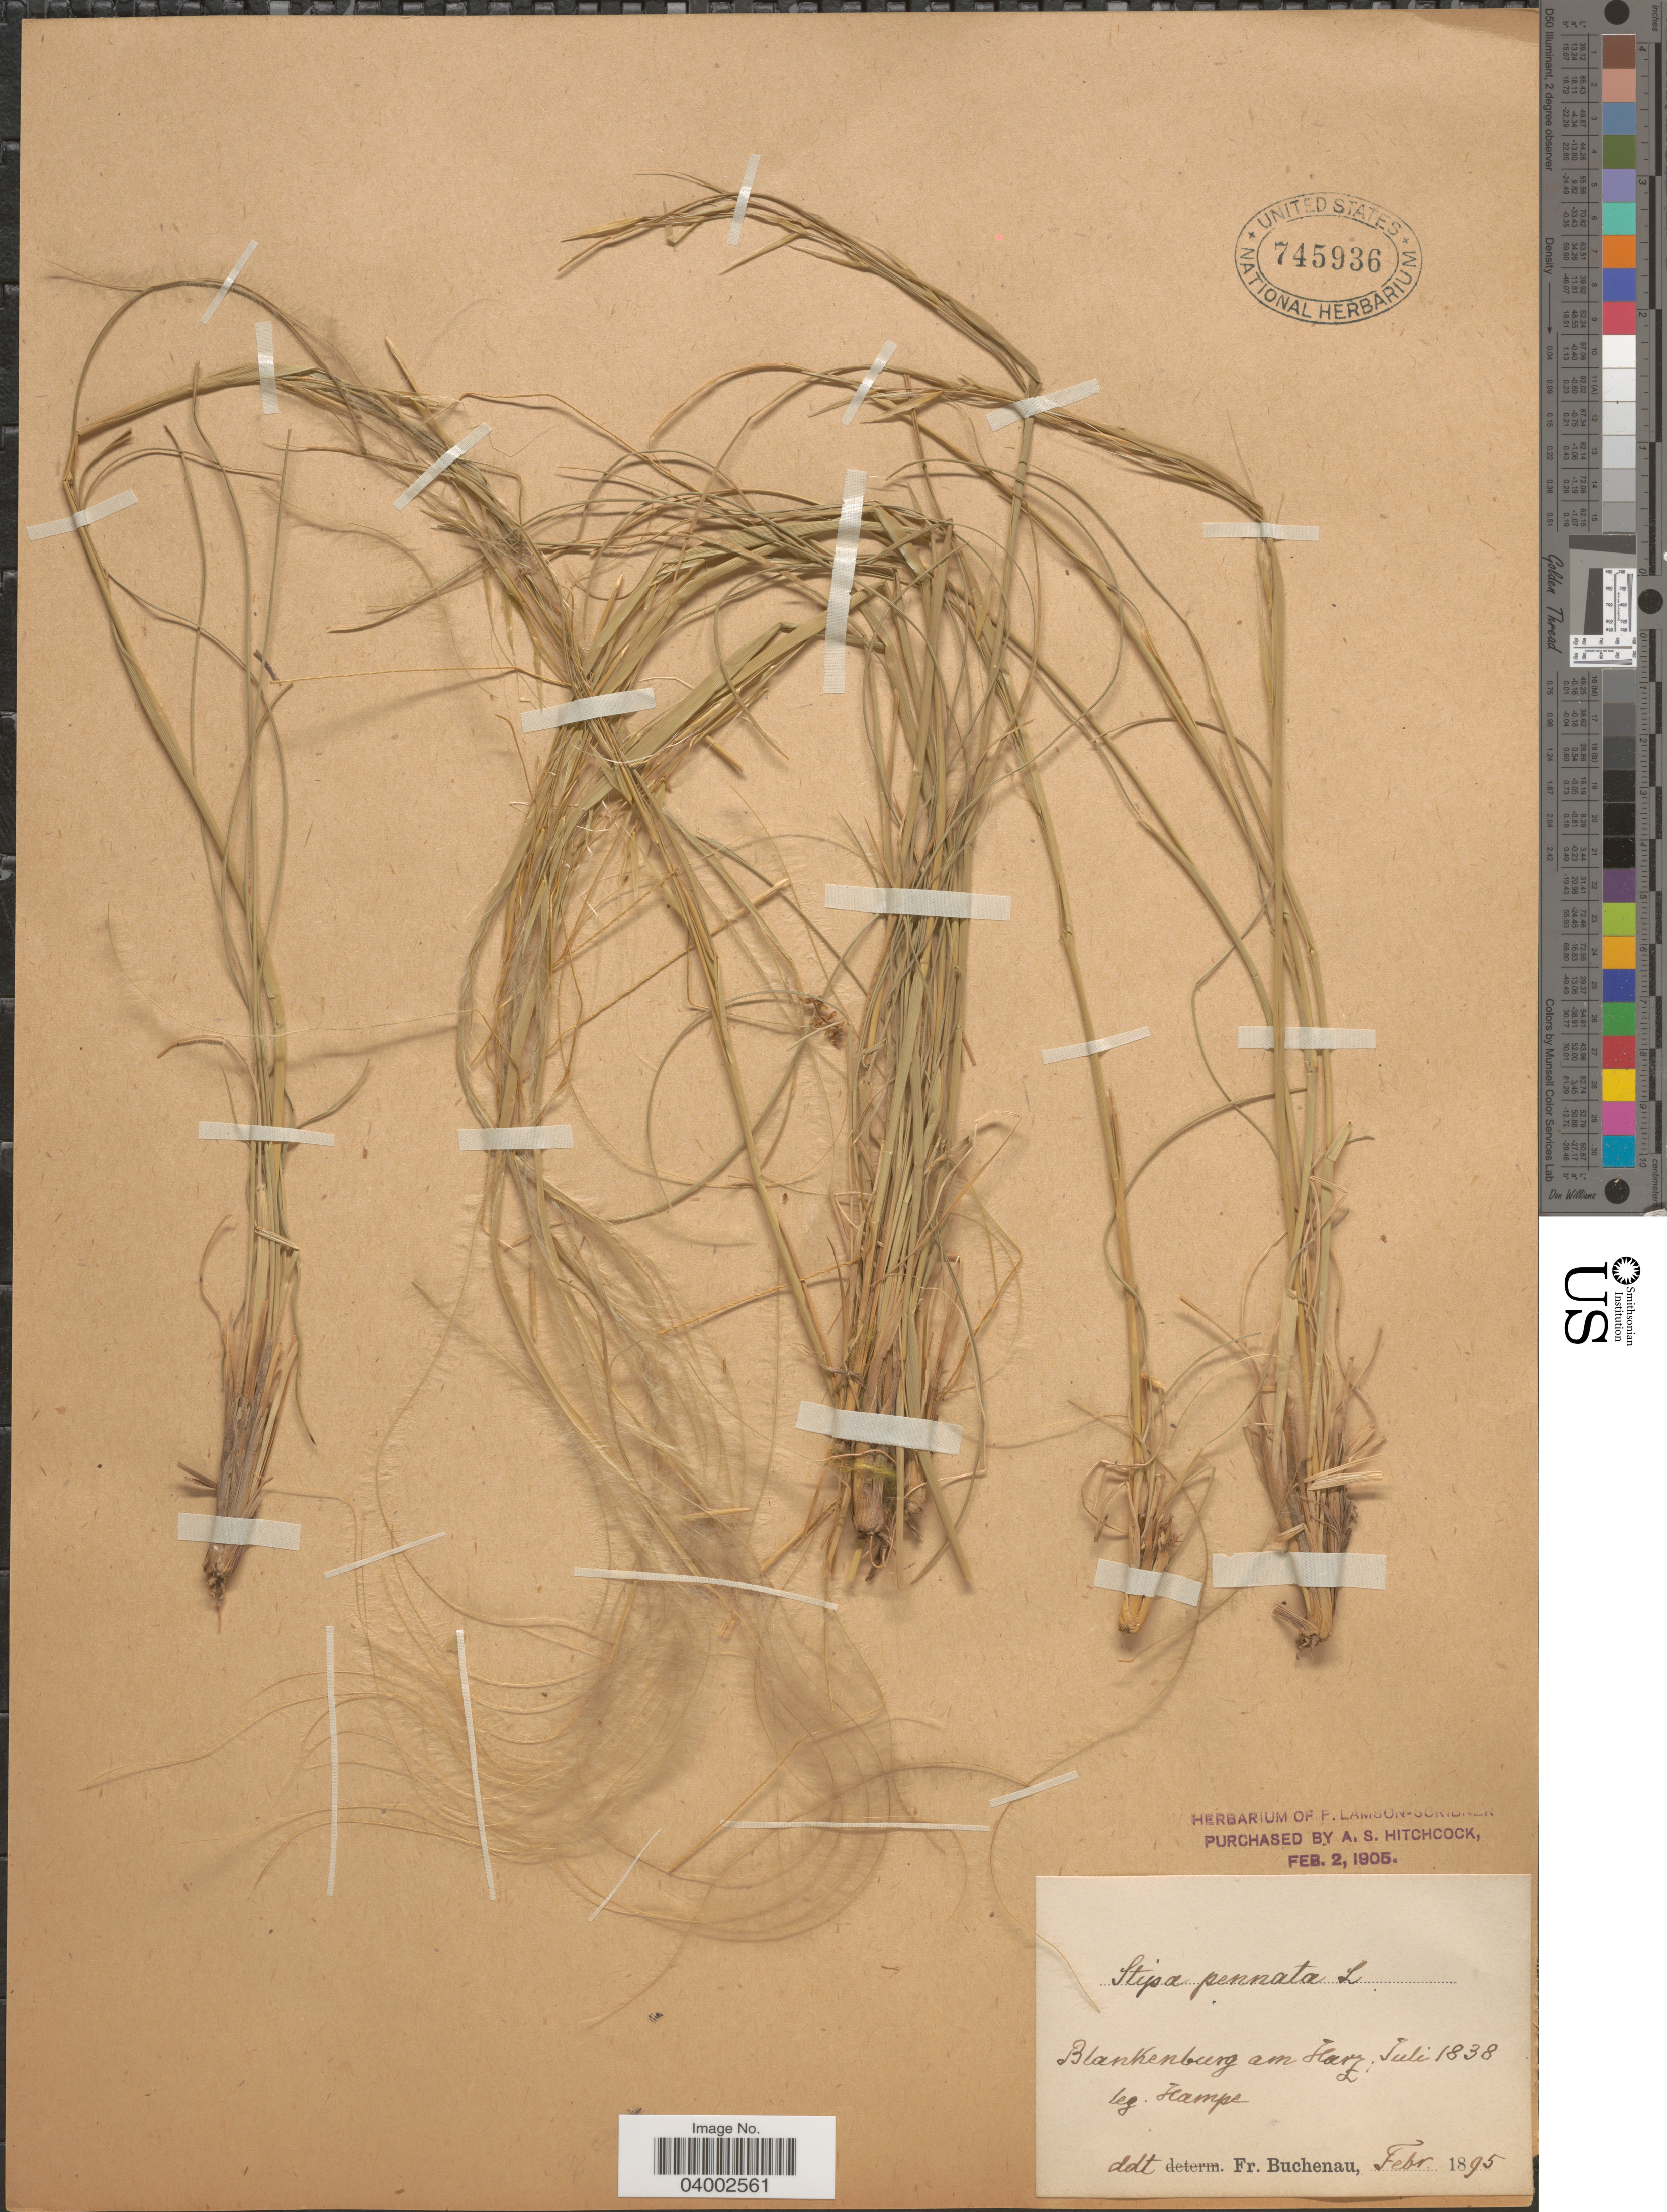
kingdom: Plantae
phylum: Tracheophyta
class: Liliopsida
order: Poales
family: Poaceae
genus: Stipa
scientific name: Stipa pennata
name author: L.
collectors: -- Hampe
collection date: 1838-07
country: Germany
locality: Blankenburg am Harz.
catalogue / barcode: US 745936